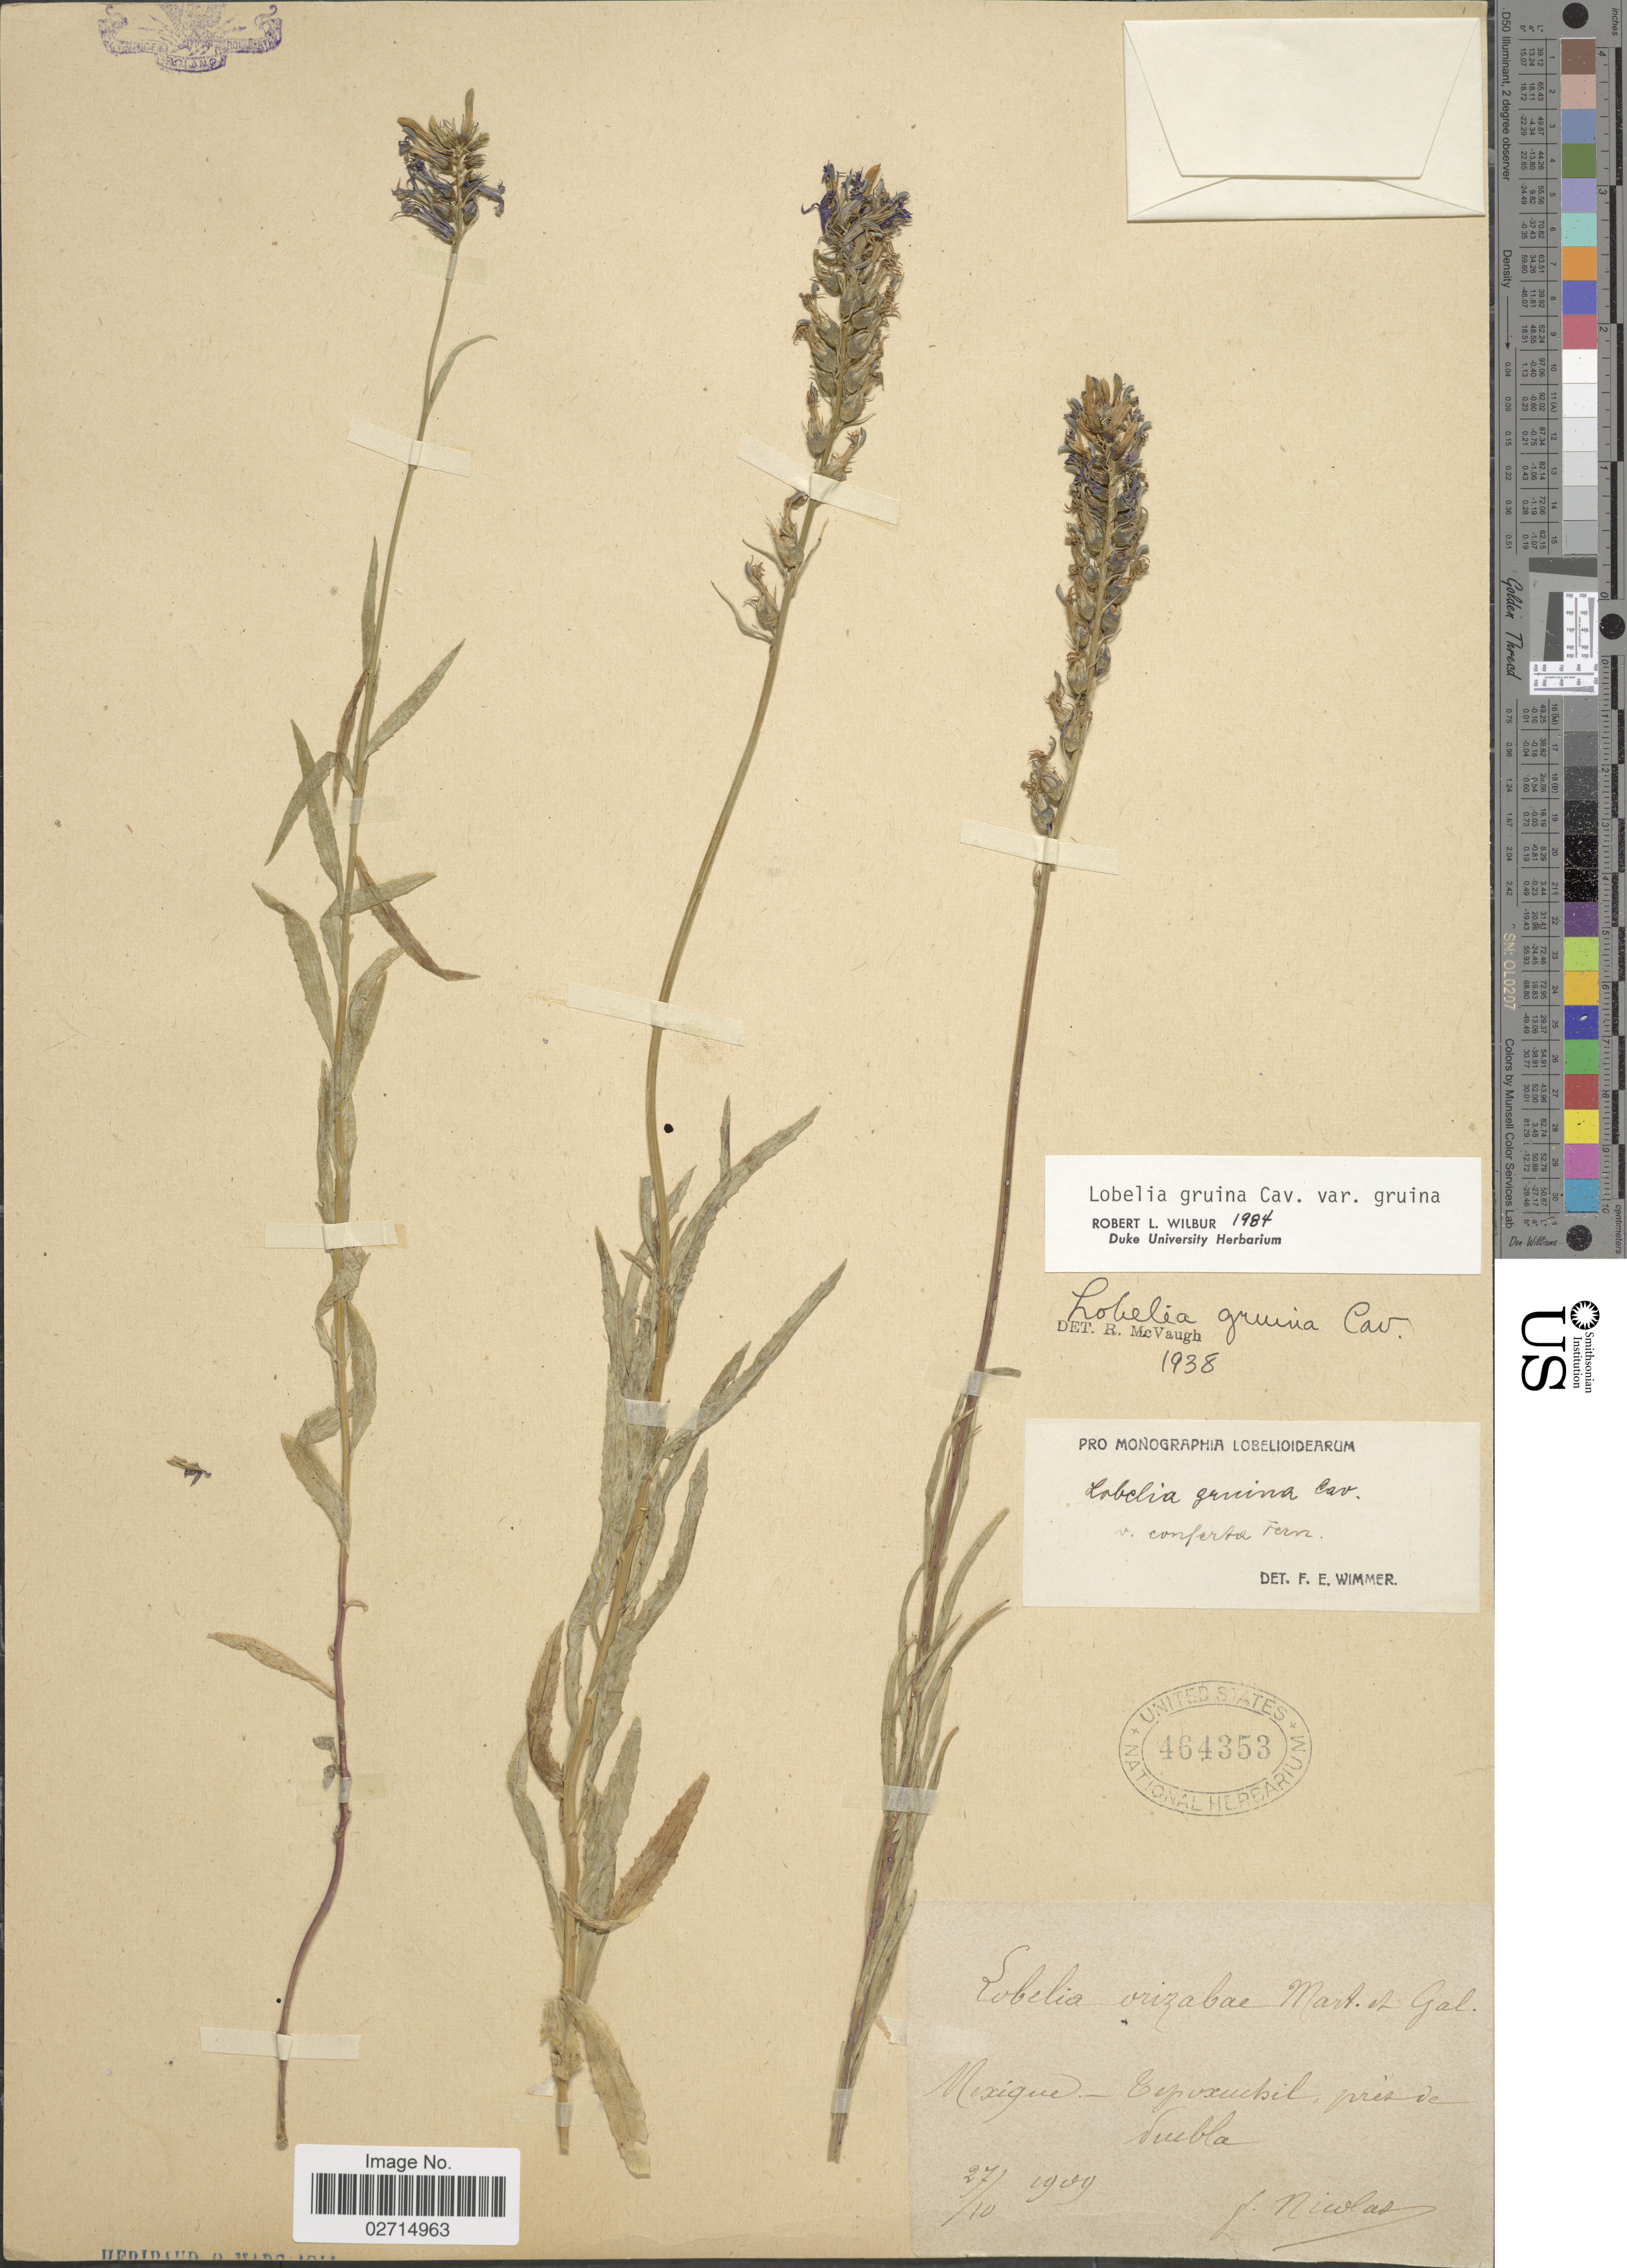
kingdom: Plantae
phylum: Tracheophyta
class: Magnoliopsida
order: Asterales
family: Campanulaceae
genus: Lobelia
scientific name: Lobelia gruina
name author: Cav.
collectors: F. Nicolas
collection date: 1909-10-27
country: Mexico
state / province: Puebla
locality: Mexique - Cepoxuchel, pres de Puebla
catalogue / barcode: US 464353